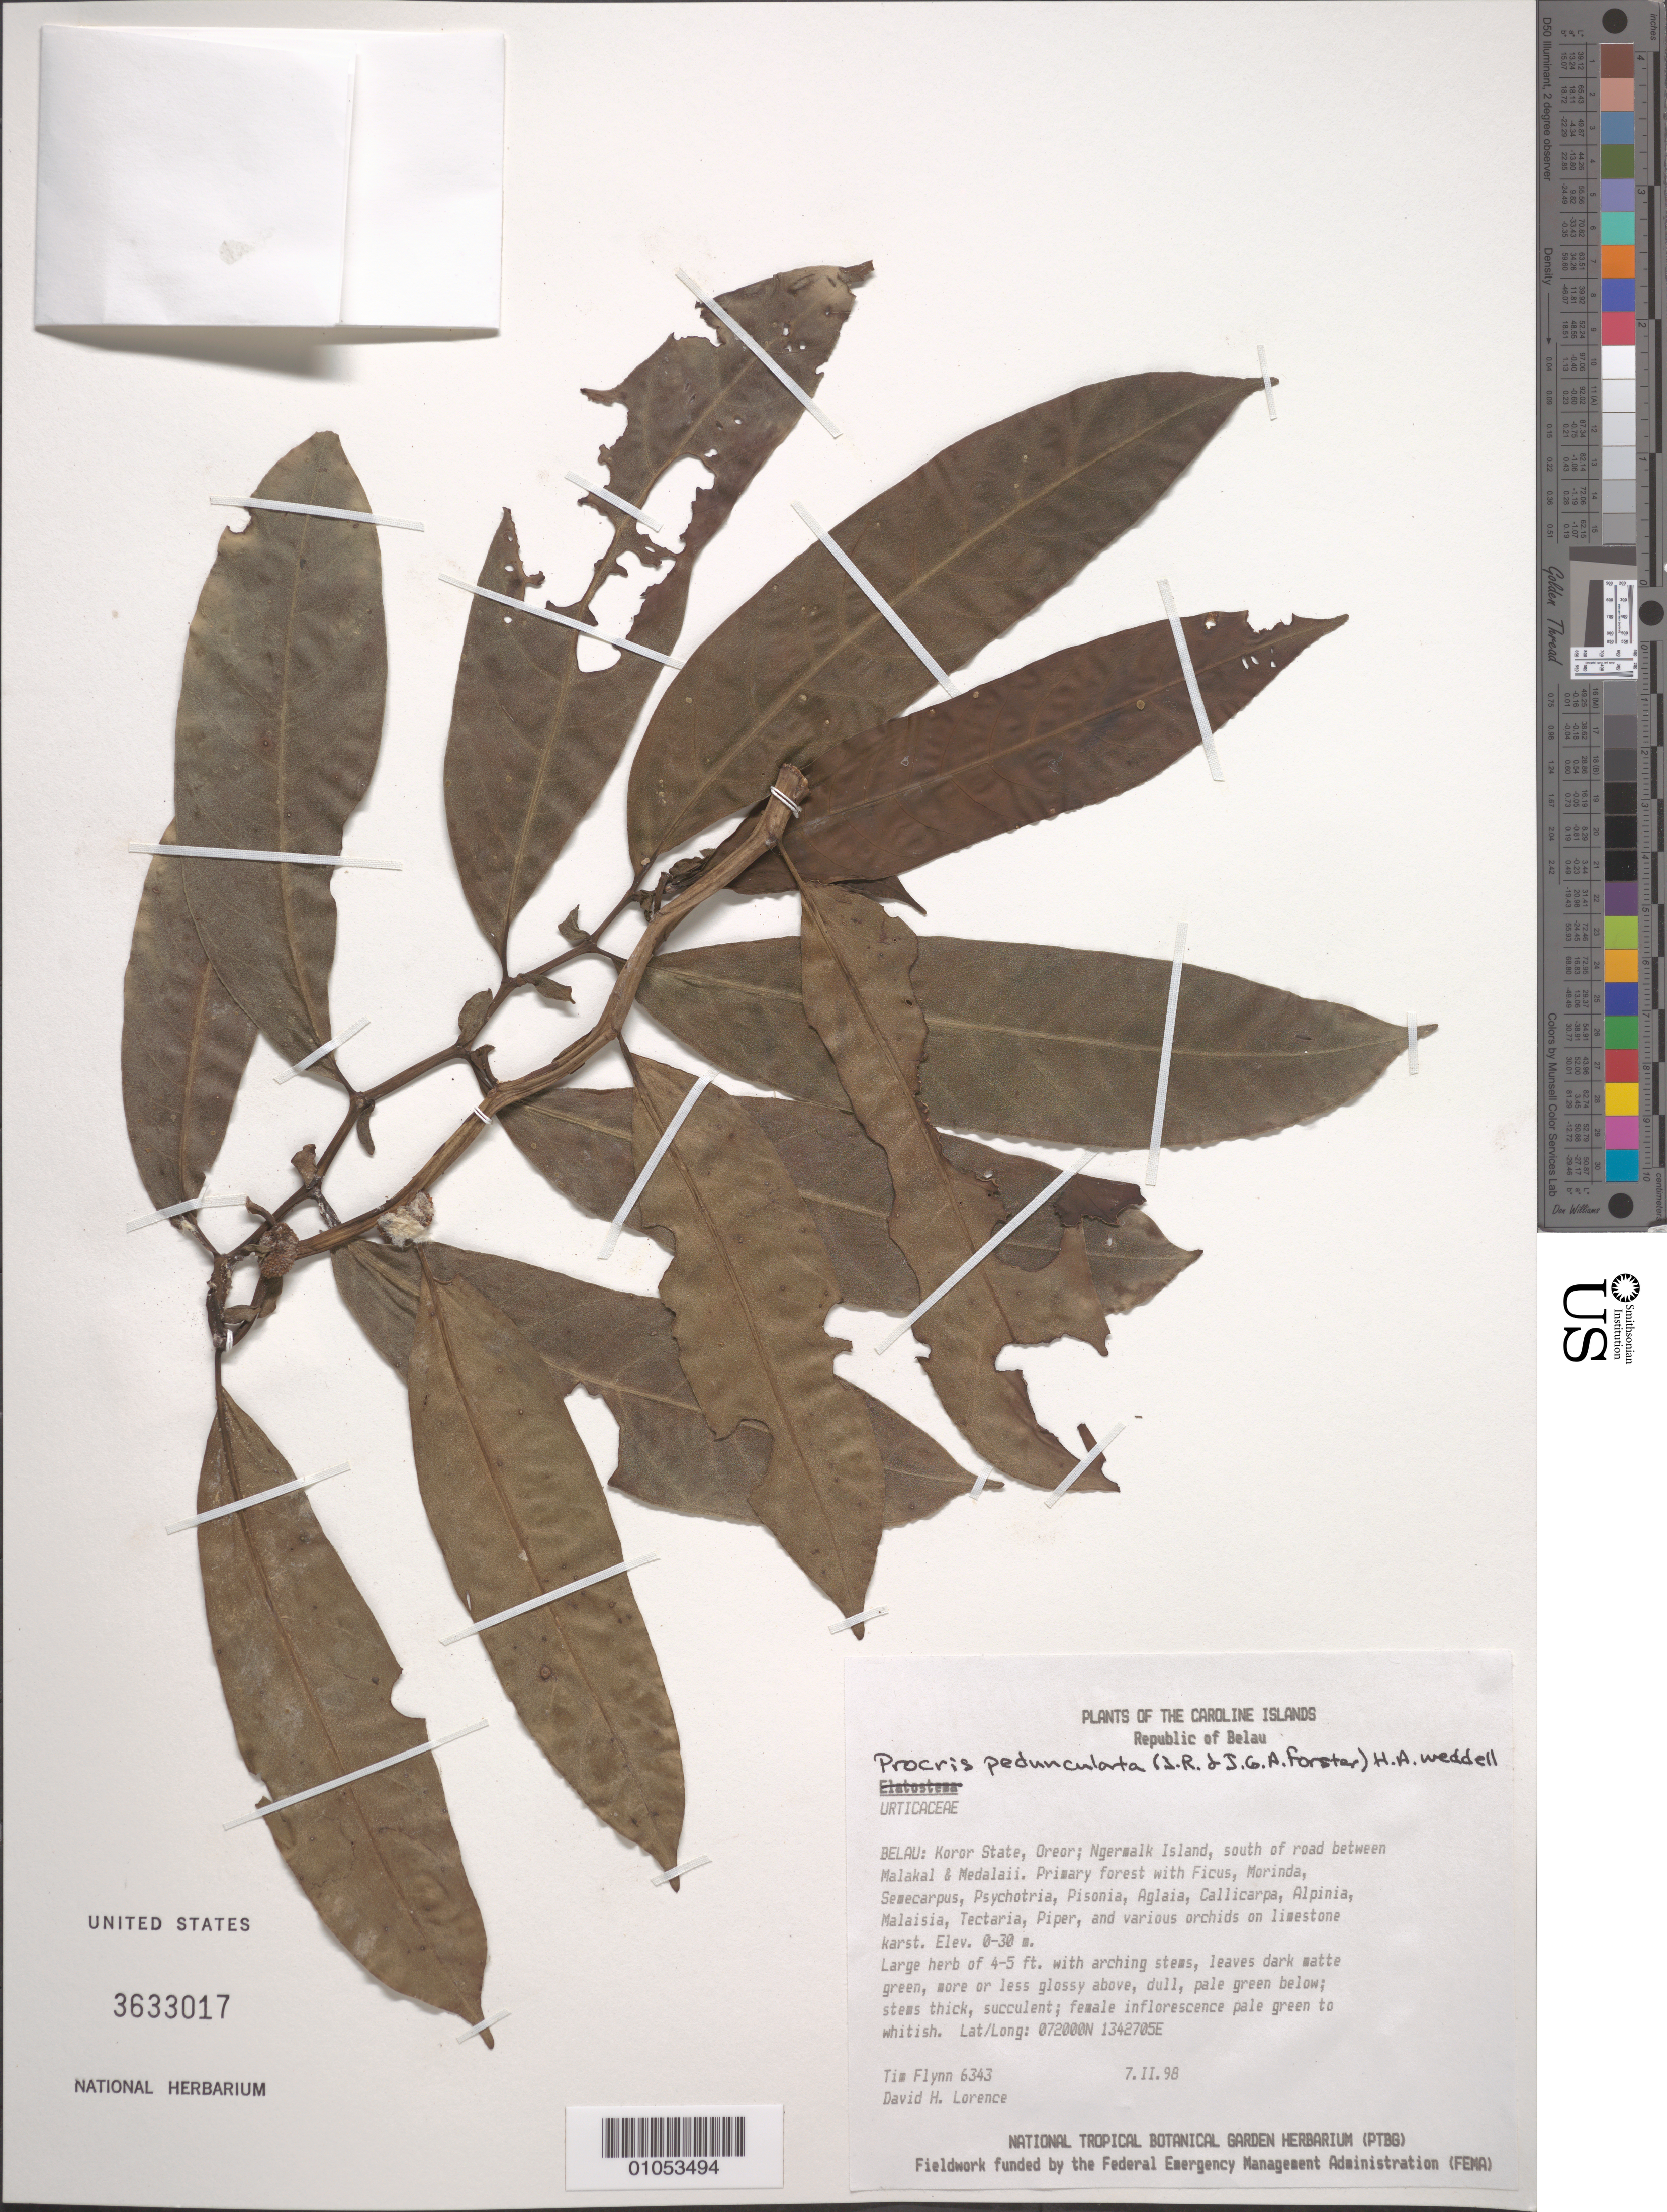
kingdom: Plantae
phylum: Tracheophyta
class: Magnoliopsida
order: Rosales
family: Urticaceae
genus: Procris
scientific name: Procris pedunculata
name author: (J.R. Forst. & G. Forst.) Wedd.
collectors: T. W. Flynn & D. Lorence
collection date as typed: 07 Feb 1998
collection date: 1998-02-07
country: Palau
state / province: Koror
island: Ngermalk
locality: Koror State, Ngermalk Island, south of road between Malakal & Medalaii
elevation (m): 0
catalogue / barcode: US 3633017